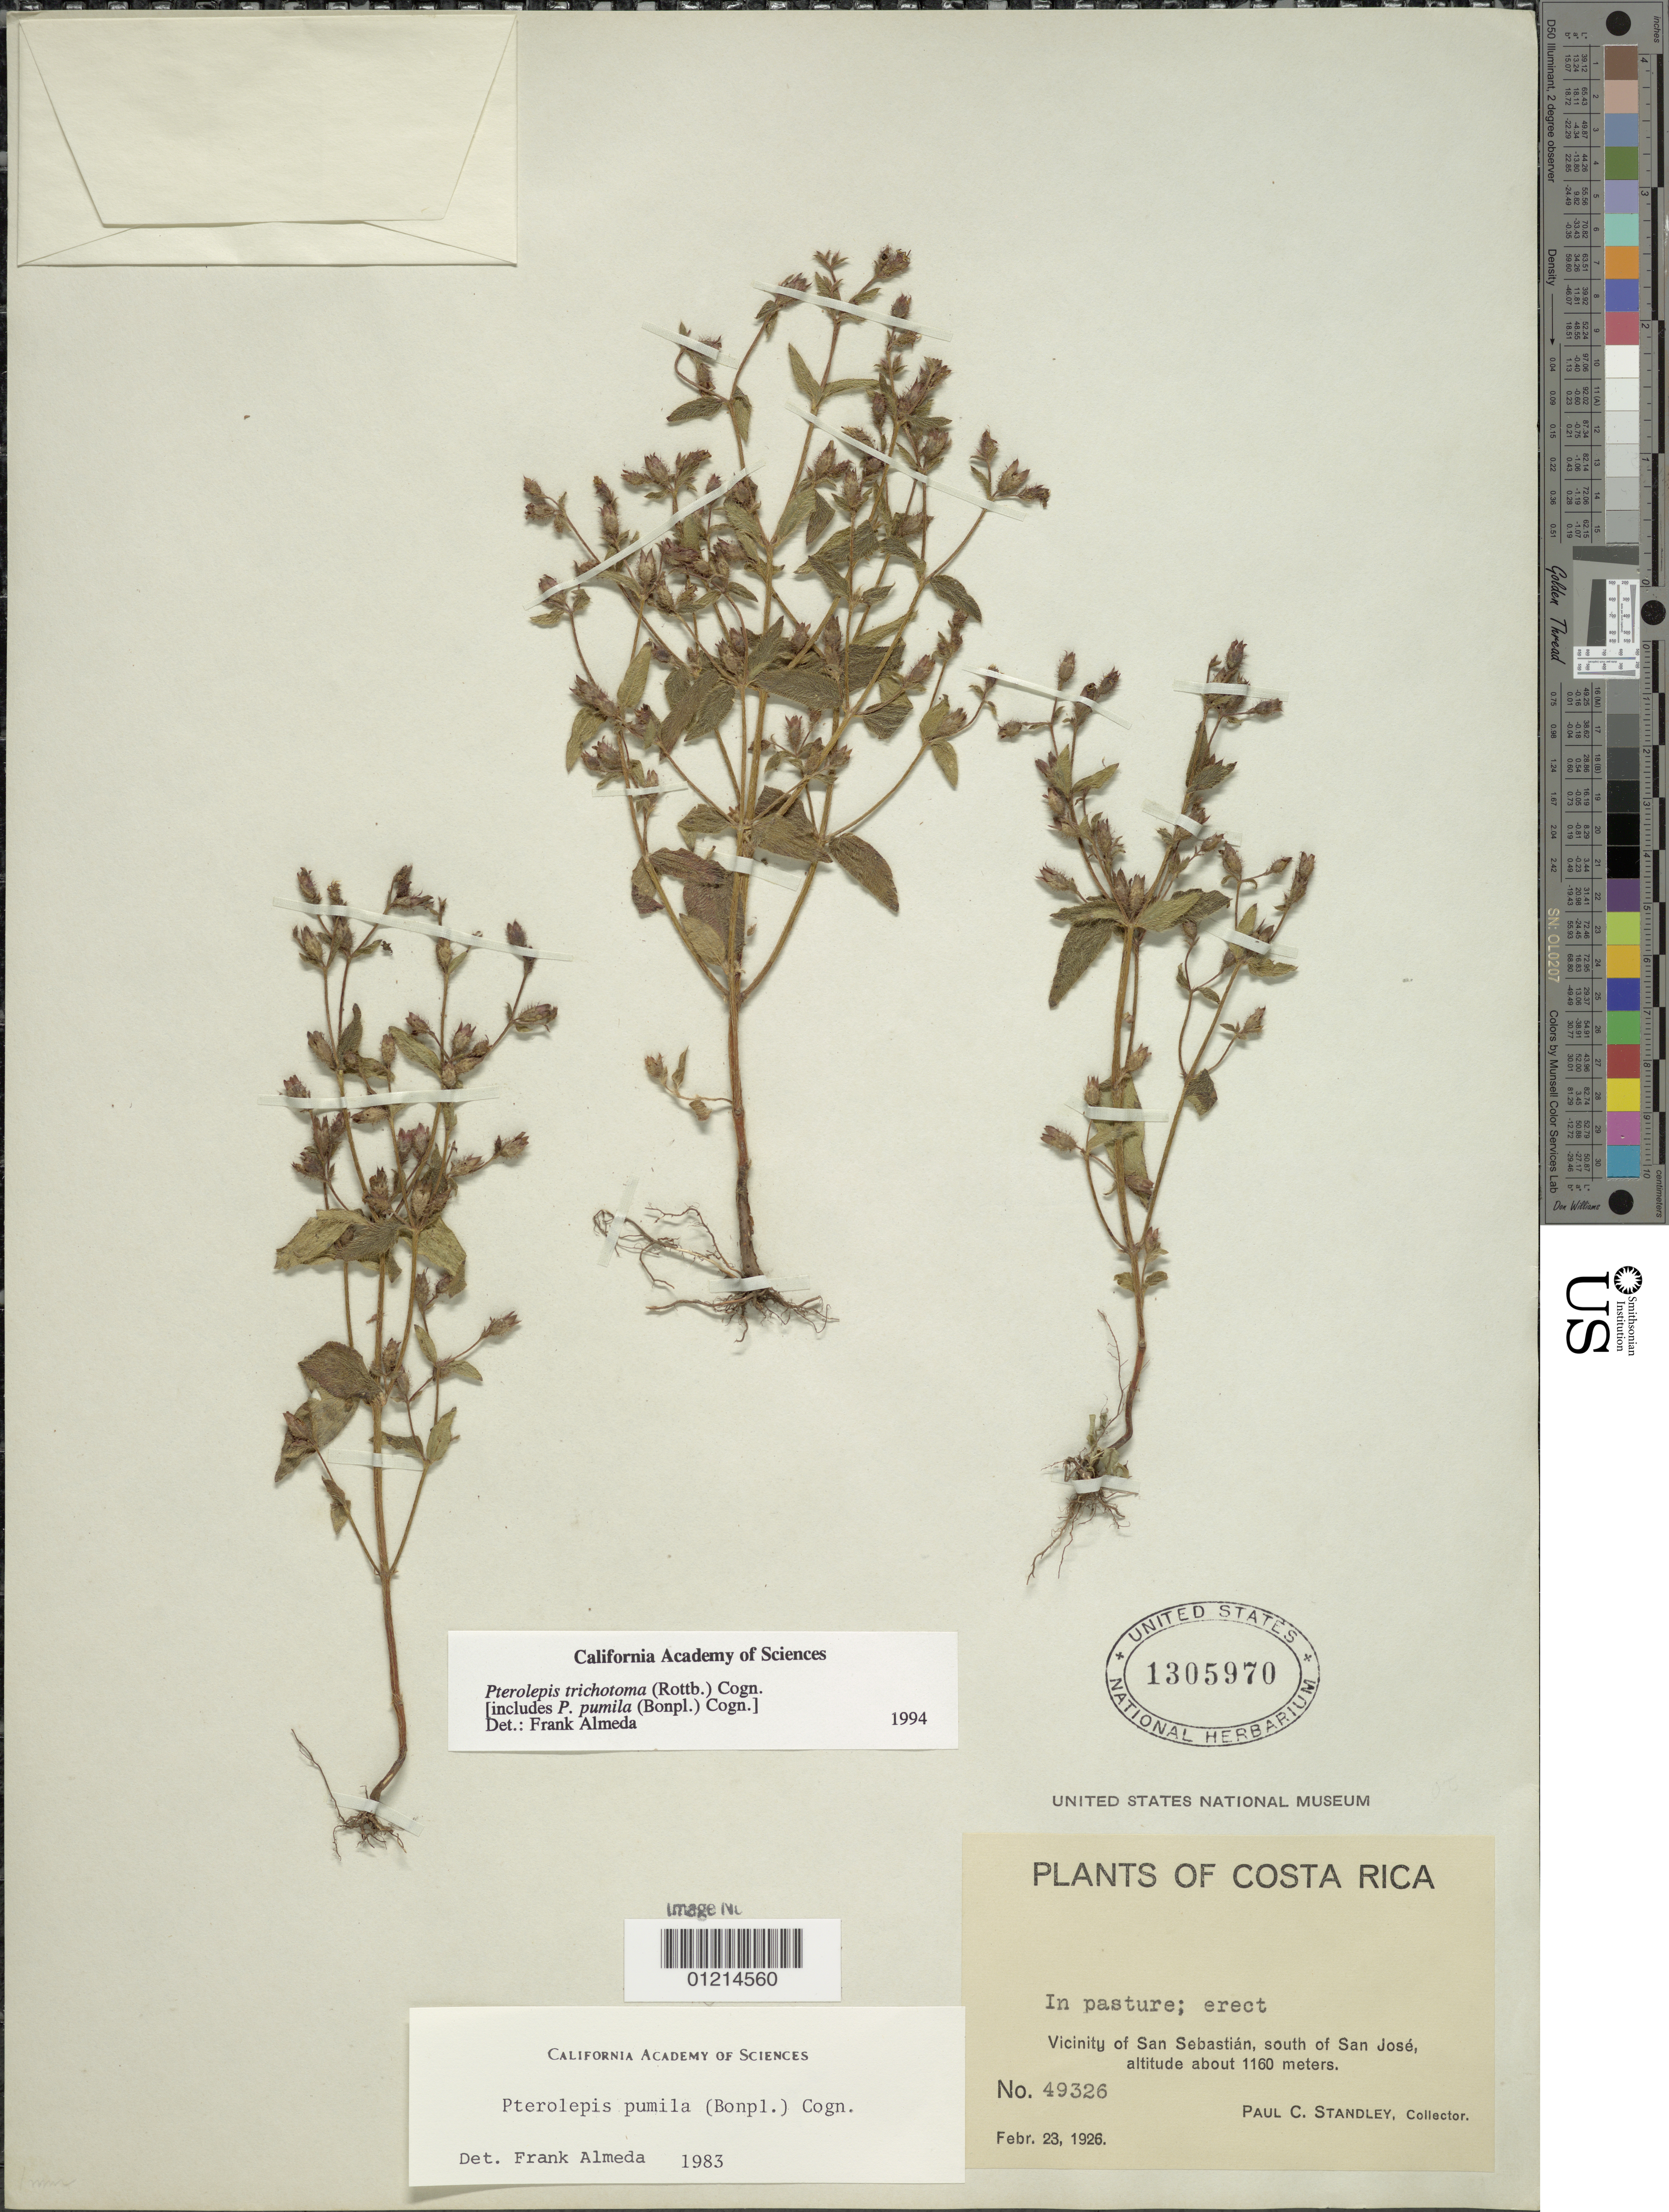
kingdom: Plantae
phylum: Tracheophyta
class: Magnoliopsida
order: Myrtales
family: Melastomataceae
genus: Pterolepis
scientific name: Pterolepis trichotoma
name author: (Rottb.) Cogn.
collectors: P. C. Standley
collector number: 49326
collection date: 1926-02-23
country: Costa Rica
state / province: San Jose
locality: Vicinity of San Sebastian, south of San Jose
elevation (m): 1160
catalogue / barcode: US 1305970